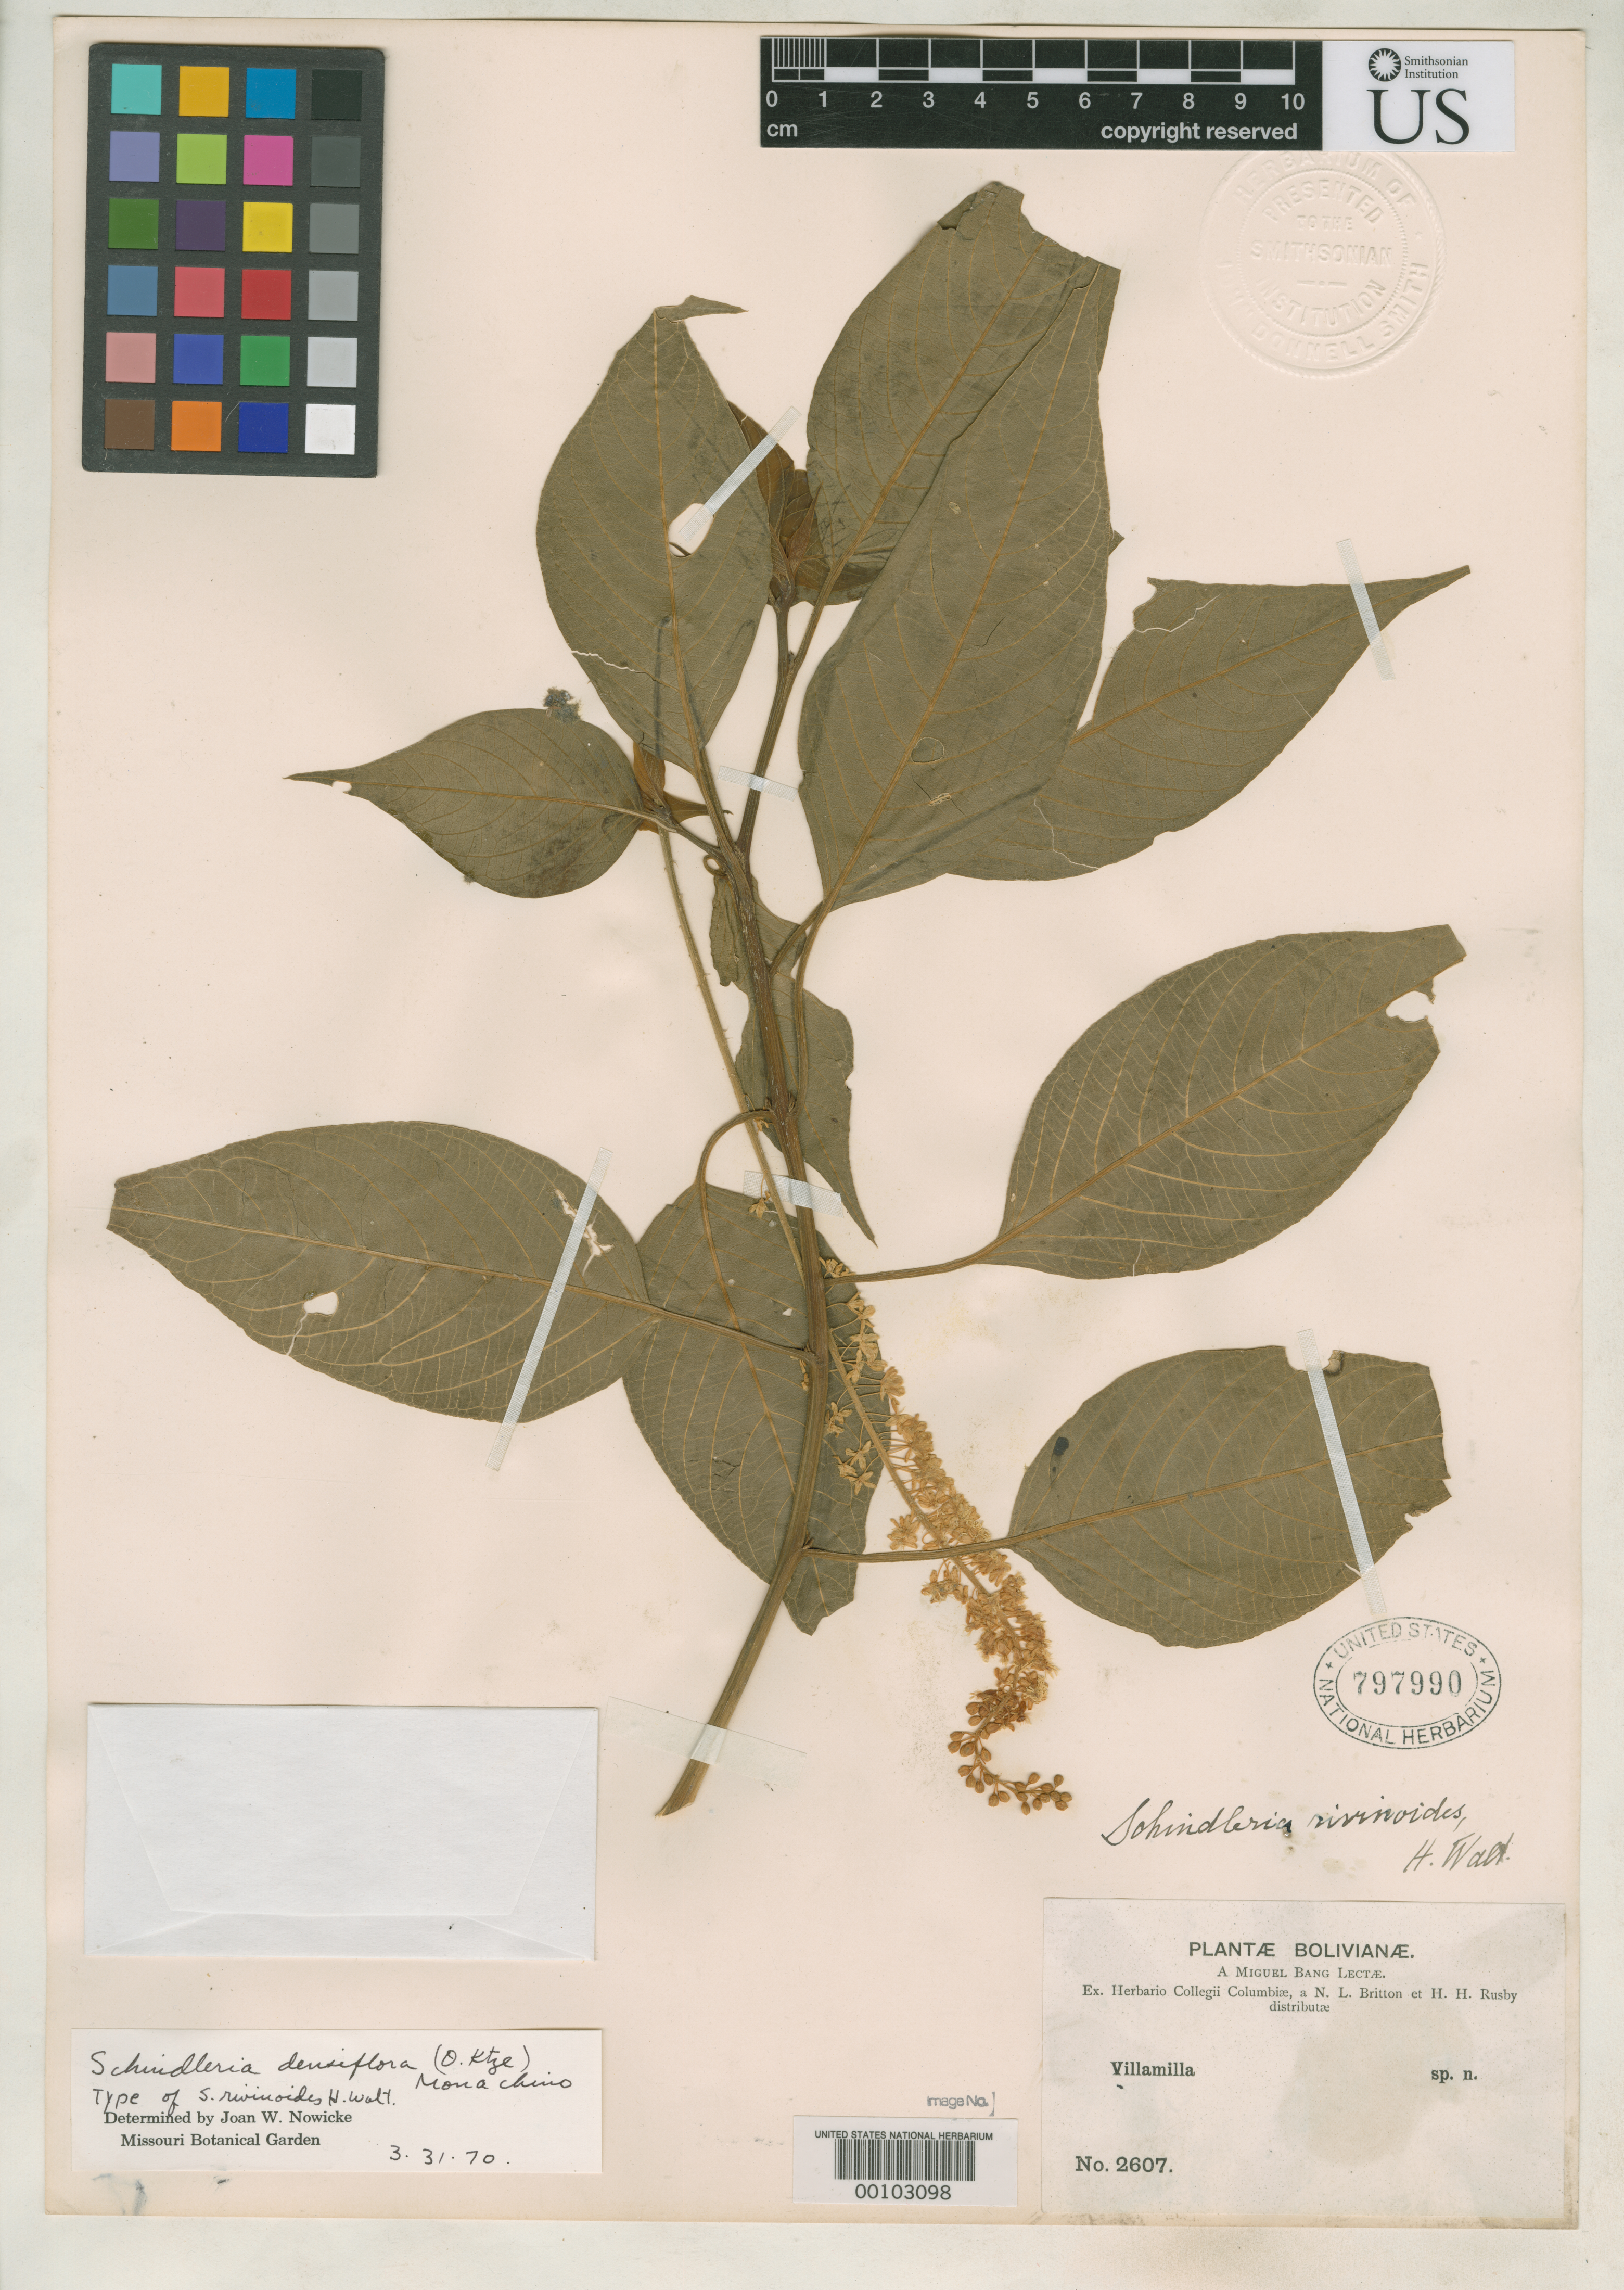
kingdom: Plantae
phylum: Tracheophyta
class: Magnoliopsida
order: Caryophyllales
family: Phytolaccaceae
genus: Villamilla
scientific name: Villamilla rivinioides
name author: Rusby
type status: Isotype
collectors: M. Bang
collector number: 2607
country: Bolivia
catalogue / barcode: US 797990